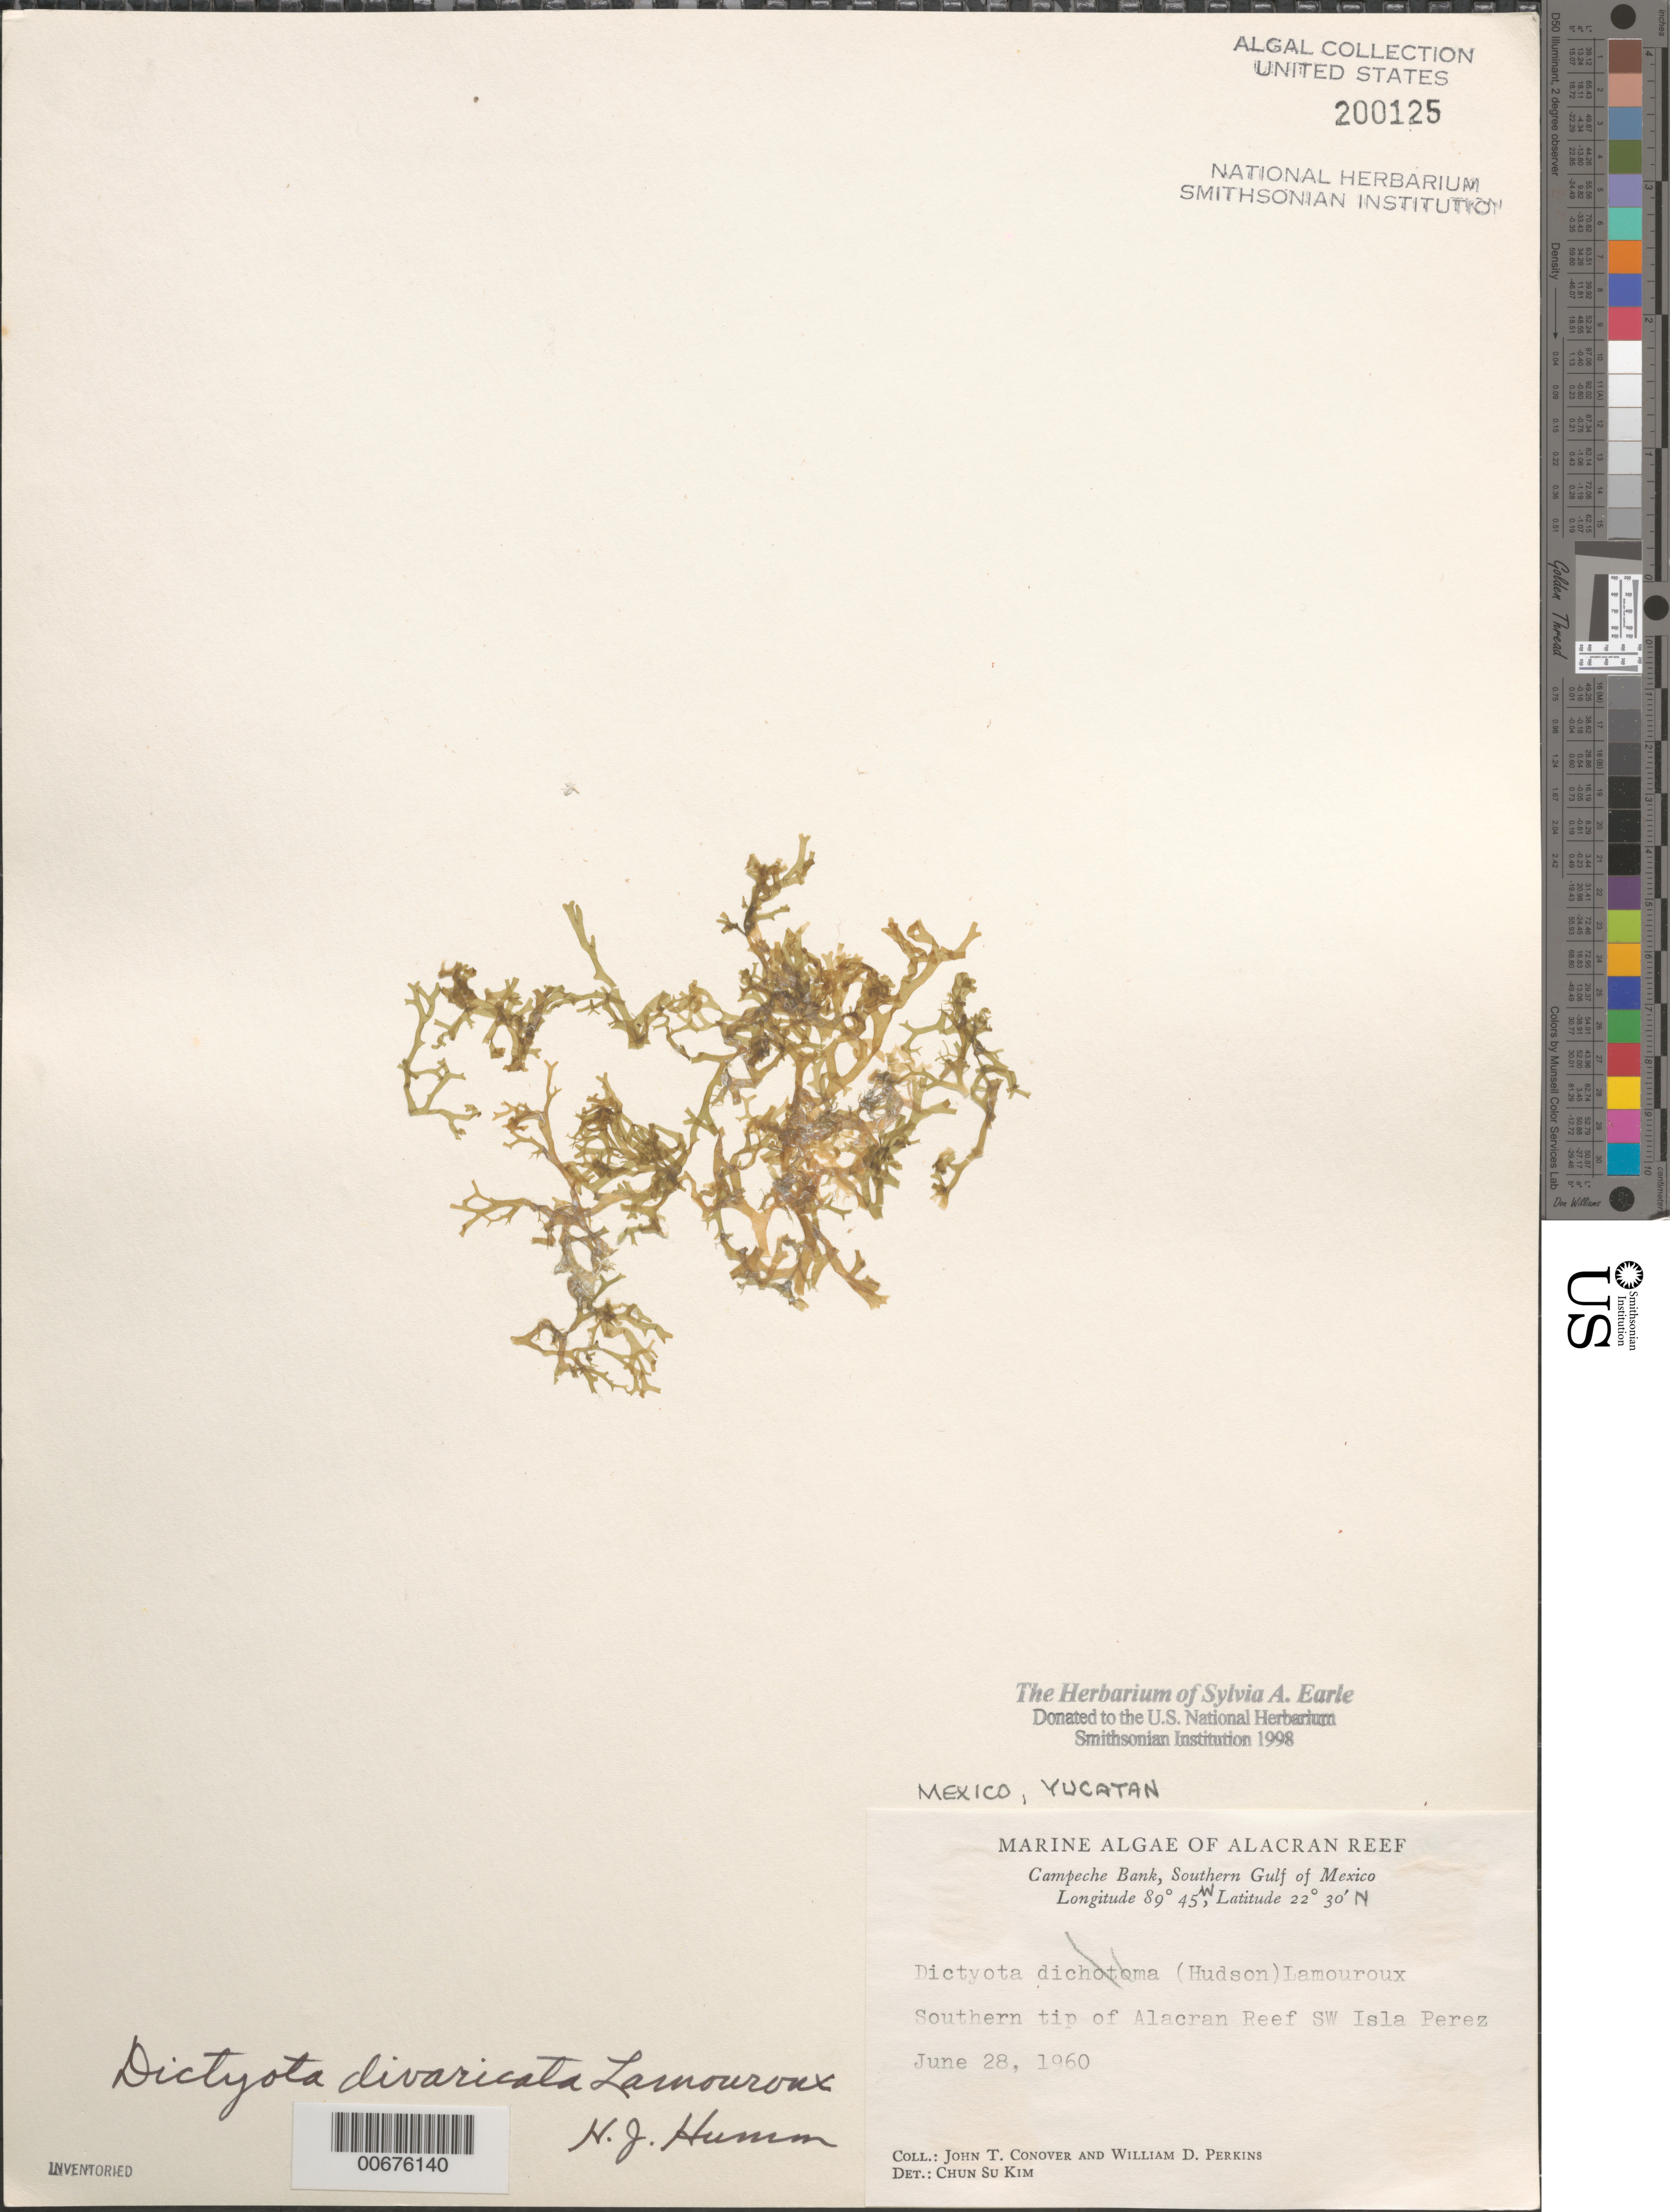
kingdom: Chromista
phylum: Ochrophyta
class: Phaeophyceae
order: Dictyotales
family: Dictyotaceae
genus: Dictyota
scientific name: Dictyota divaricata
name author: J.V.Lamouroux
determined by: Humm, Harold J.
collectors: J. T. Conover & W. D. Perkins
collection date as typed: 28 Jun 1960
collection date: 1960-06-28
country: Mexico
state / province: Yucatan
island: Isla Perez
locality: Alacran Reef, Campeche Bank, southern Gulf of Mexico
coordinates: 22 30' N, 89 45' W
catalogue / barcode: US 200125